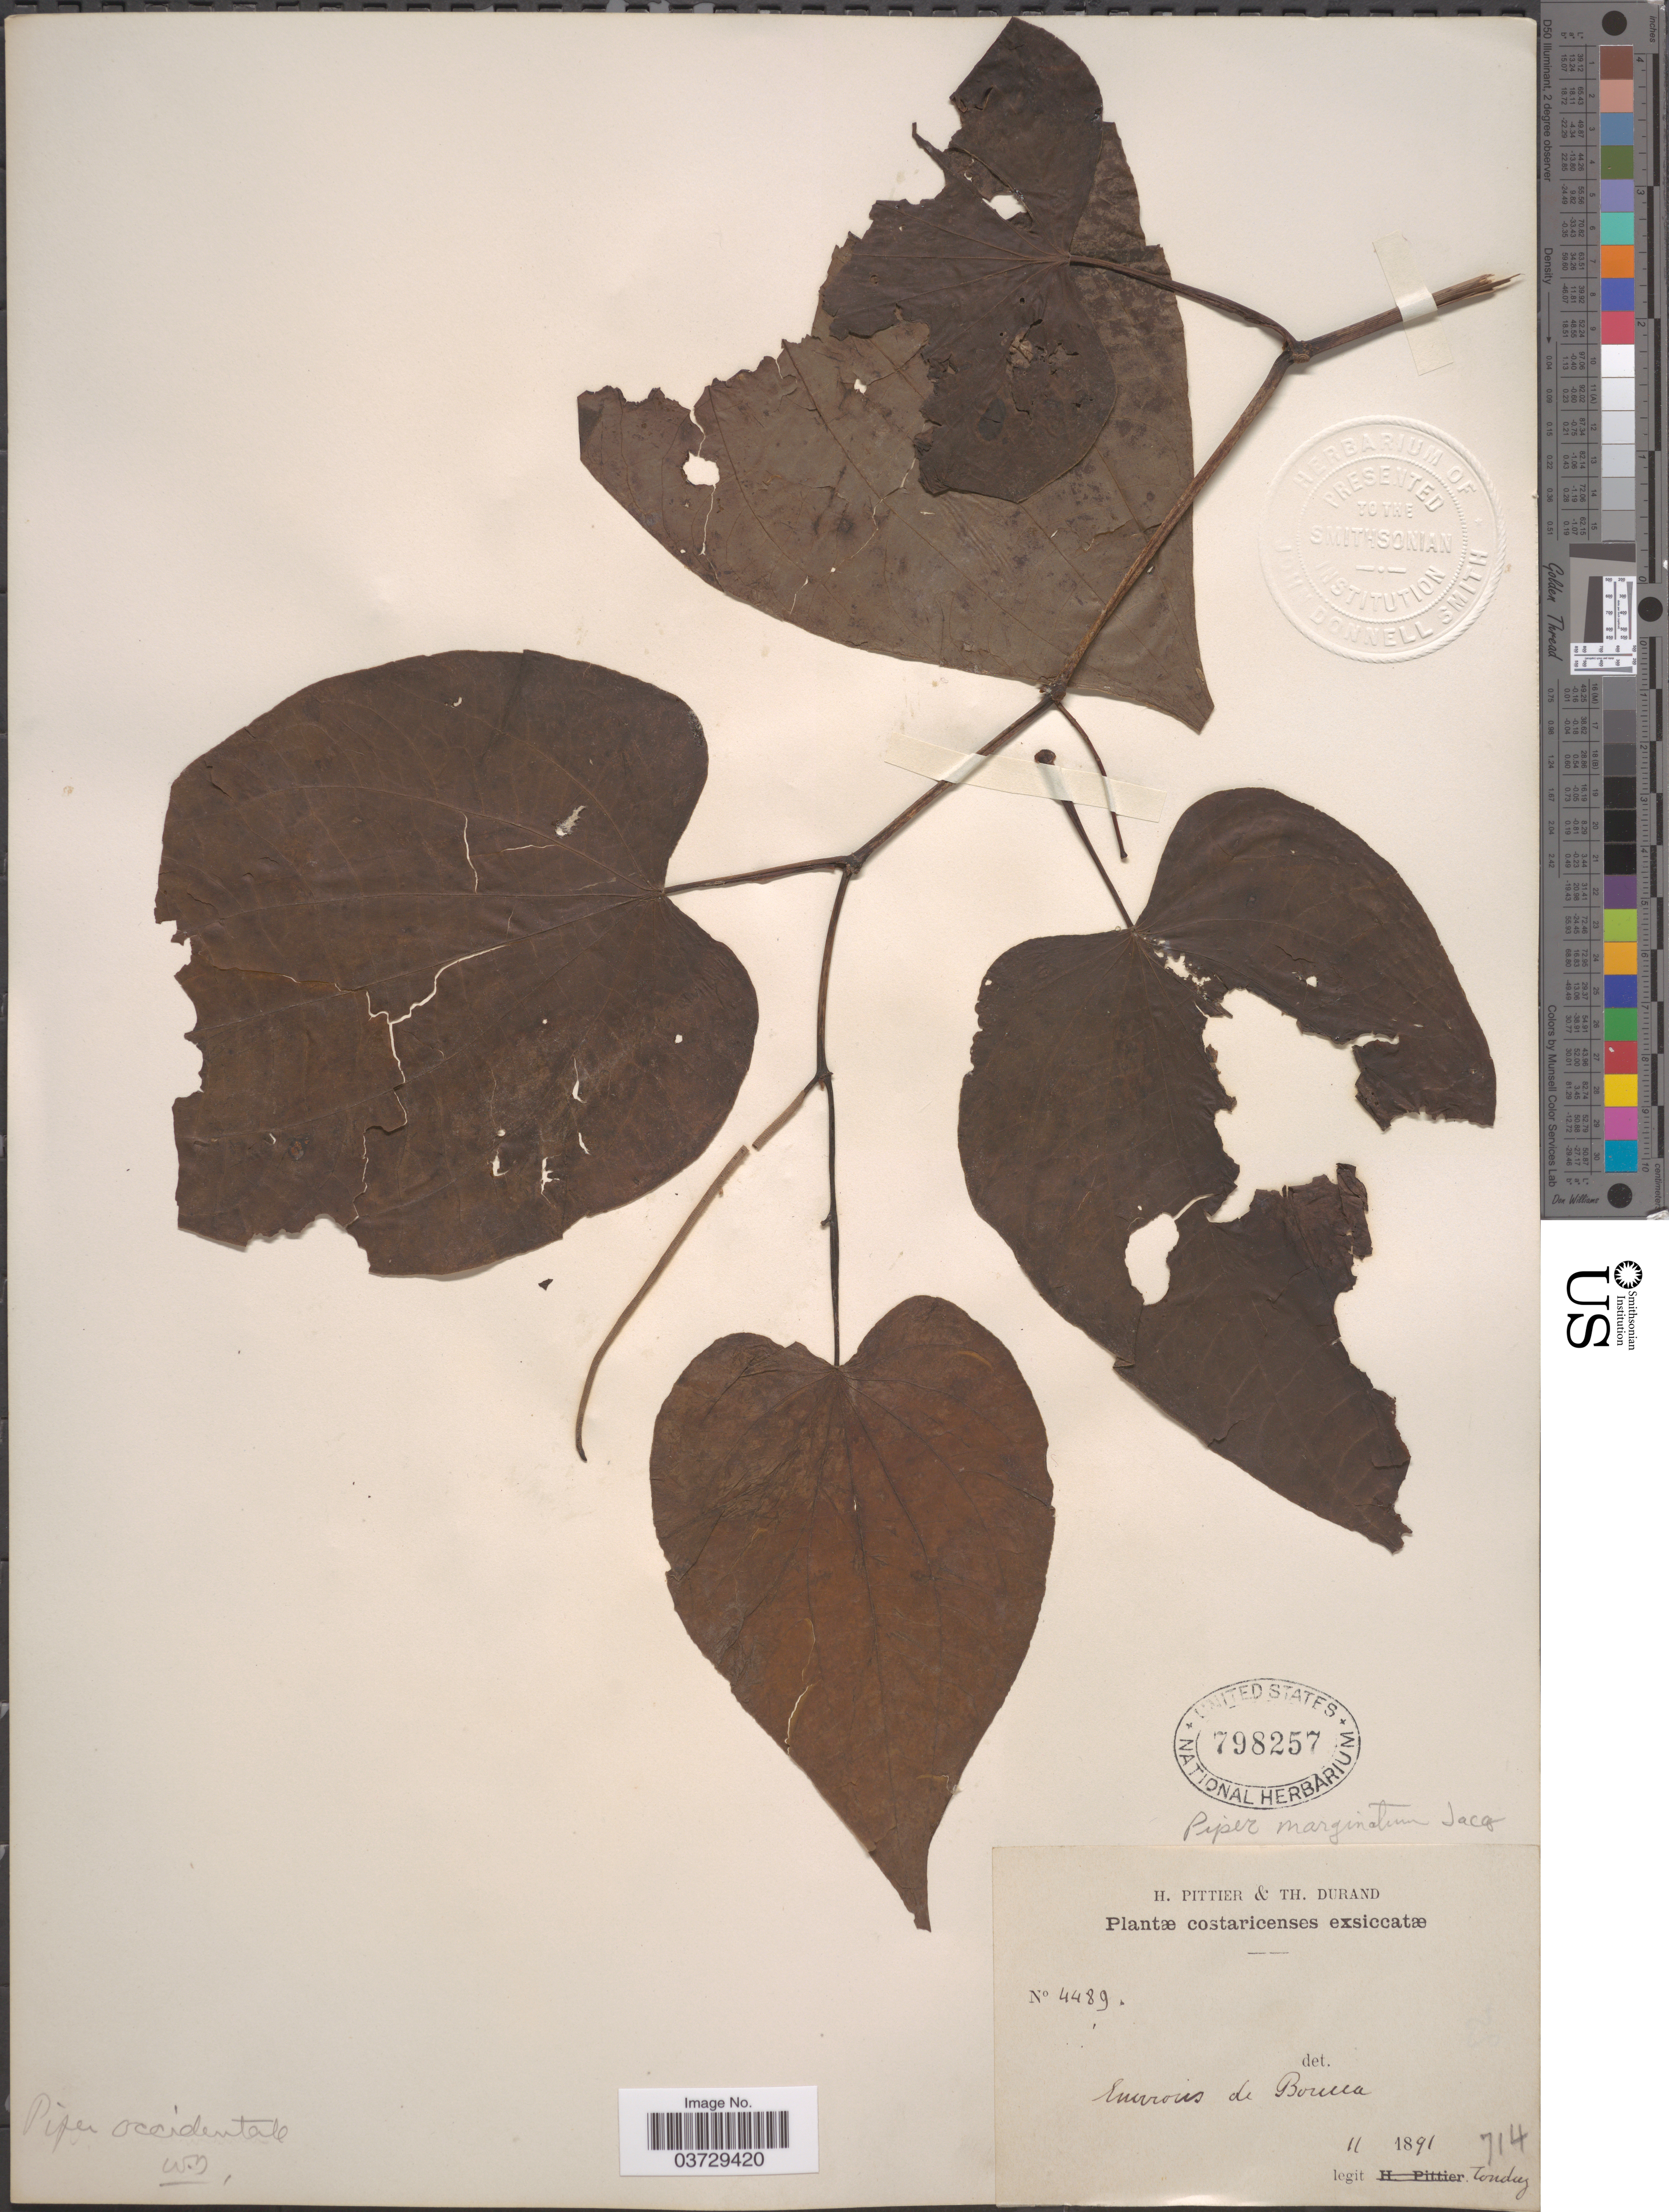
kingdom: Plantae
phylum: Tracheophyta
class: Magnoliopsida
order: Piperales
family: Piperaceae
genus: Piper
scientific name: Piper marginatum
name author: Jacq.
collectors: Tonduz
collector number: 4489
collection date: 1891-11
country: Costa Rica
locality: Environs de Boruca.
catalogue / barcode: US 798257